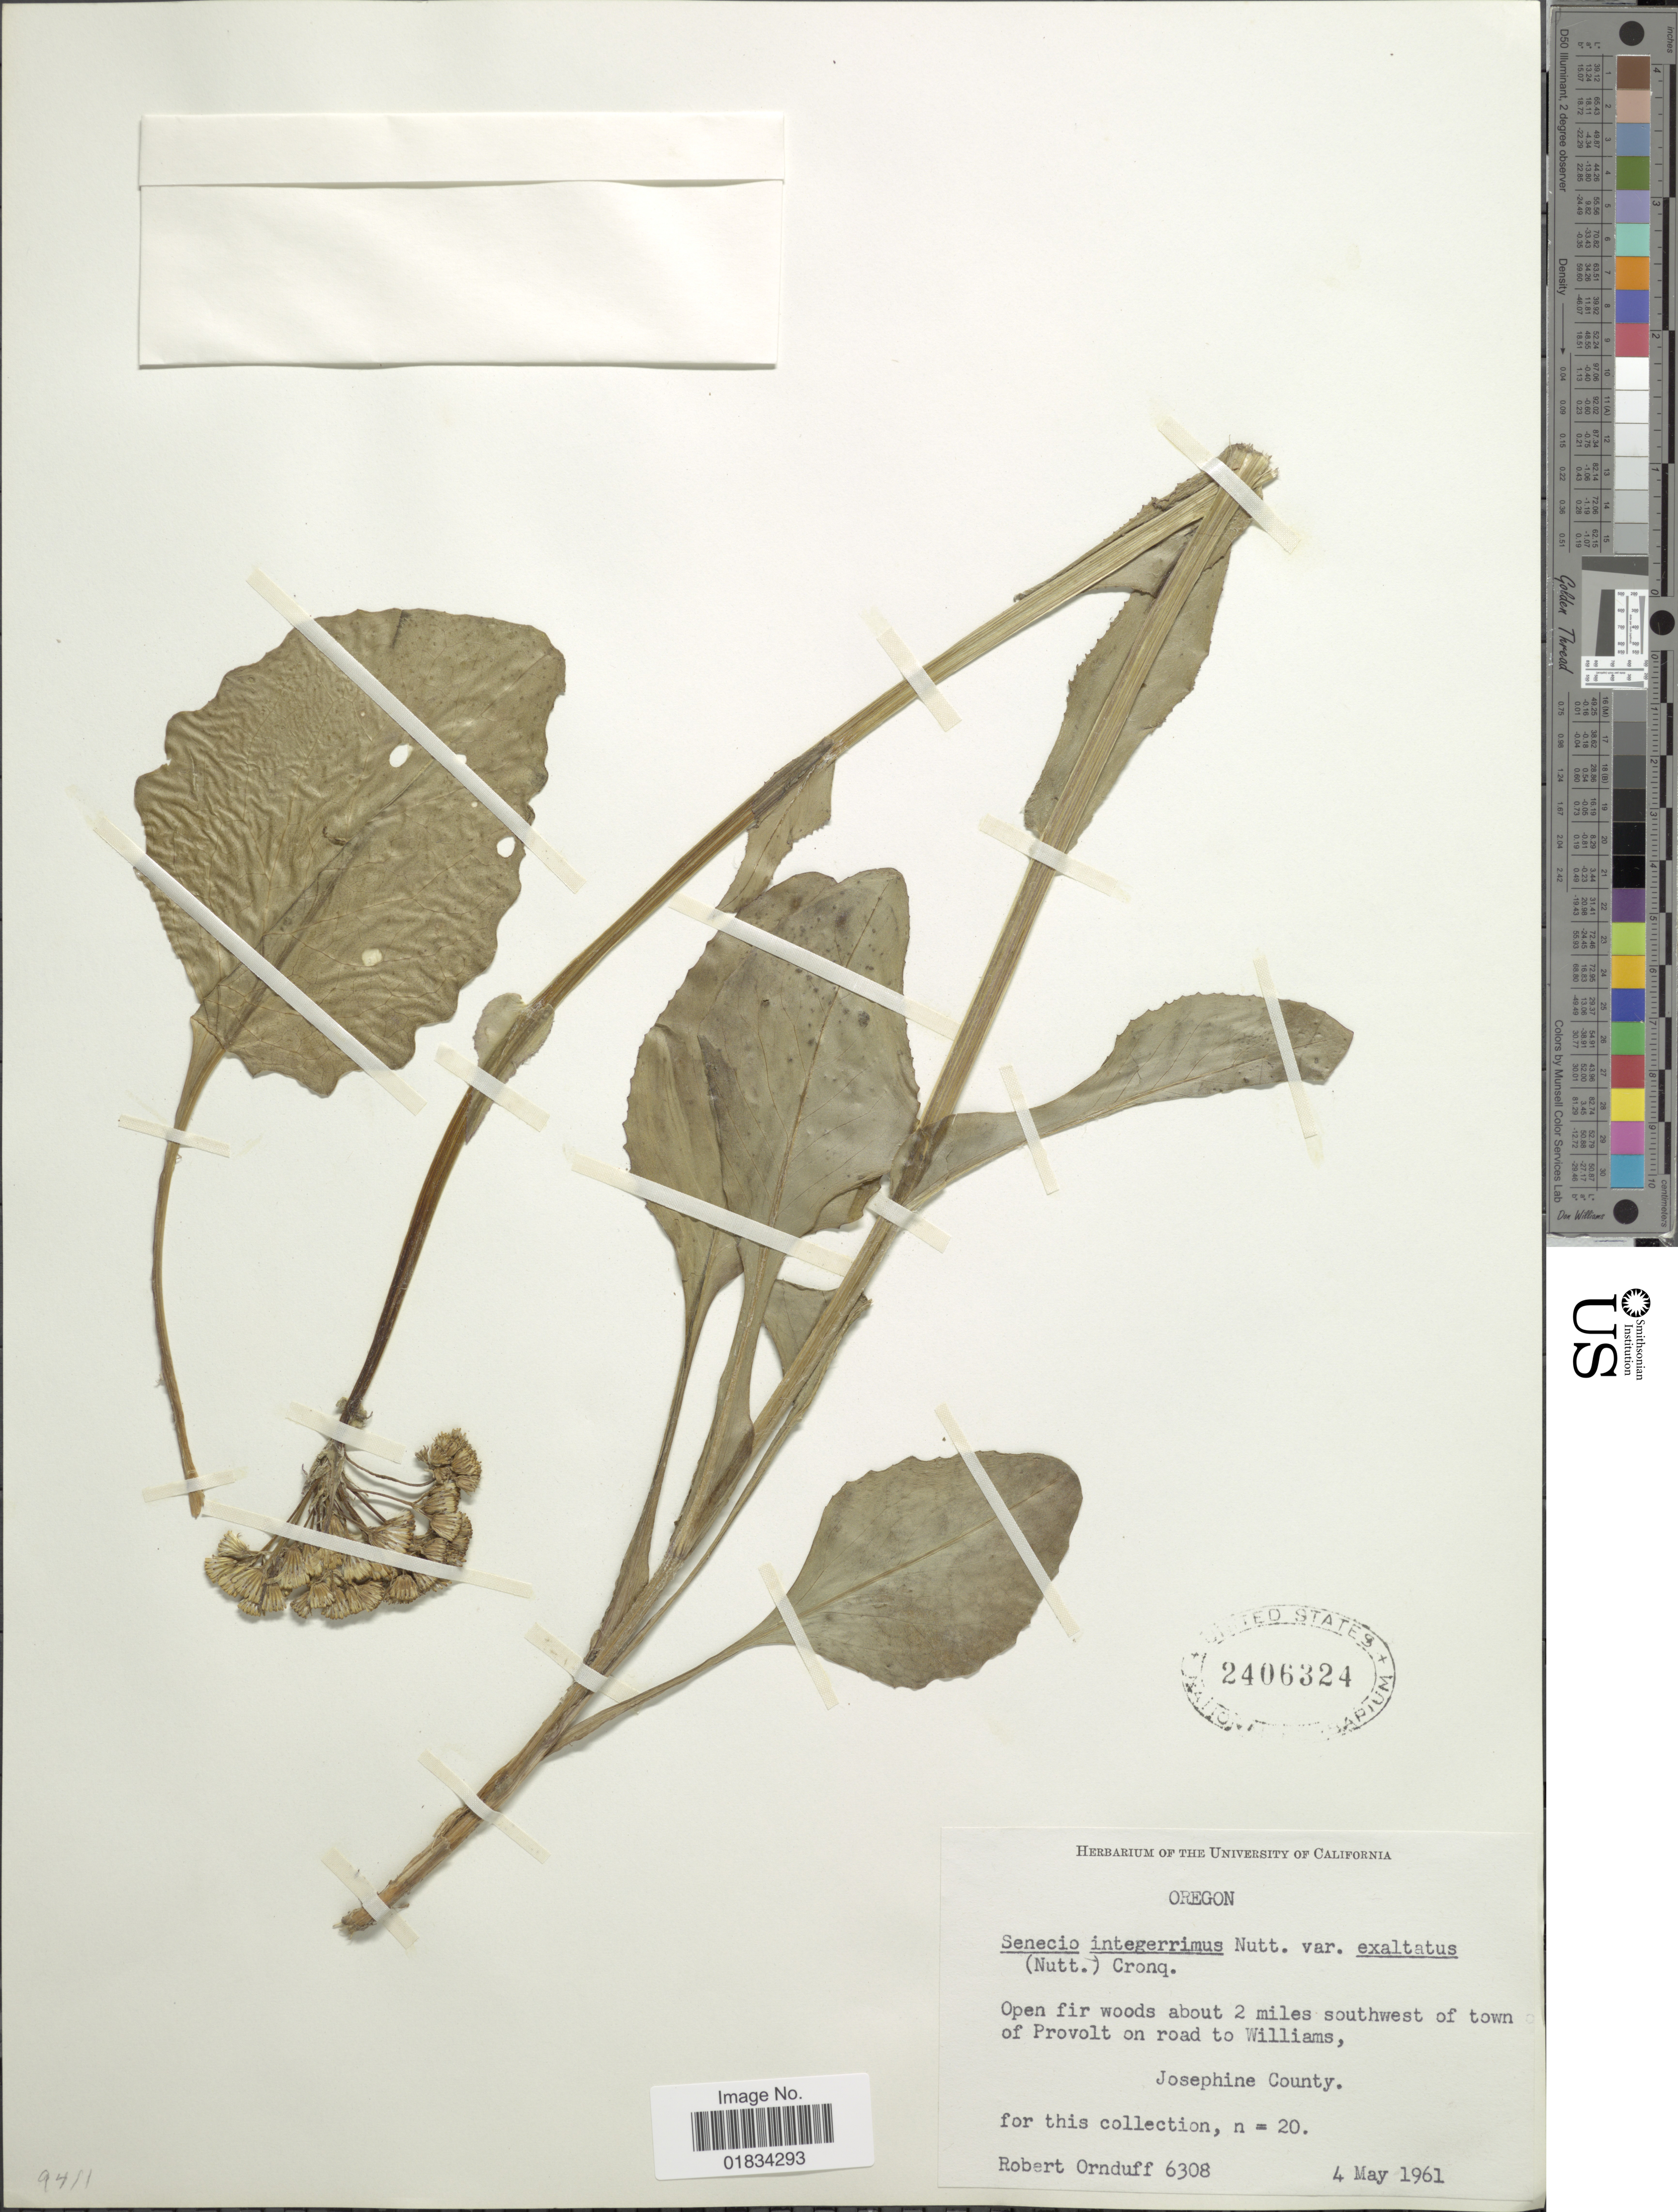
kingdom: Plantae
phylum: Tracheophyta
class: Magnoliopsida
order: Asterales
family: Asteraceae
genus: Senecio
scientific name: Senecio integerrimus var. exaltatus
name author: (Nutt.) Cronq.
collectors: R. Ornduff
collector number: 6308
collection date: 1961-05-04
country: United States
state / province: Oregon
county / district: Josephine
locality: About 2 miles southwest of town of Provolt on road to Williams, Jospehine County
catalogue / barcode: US 2406324